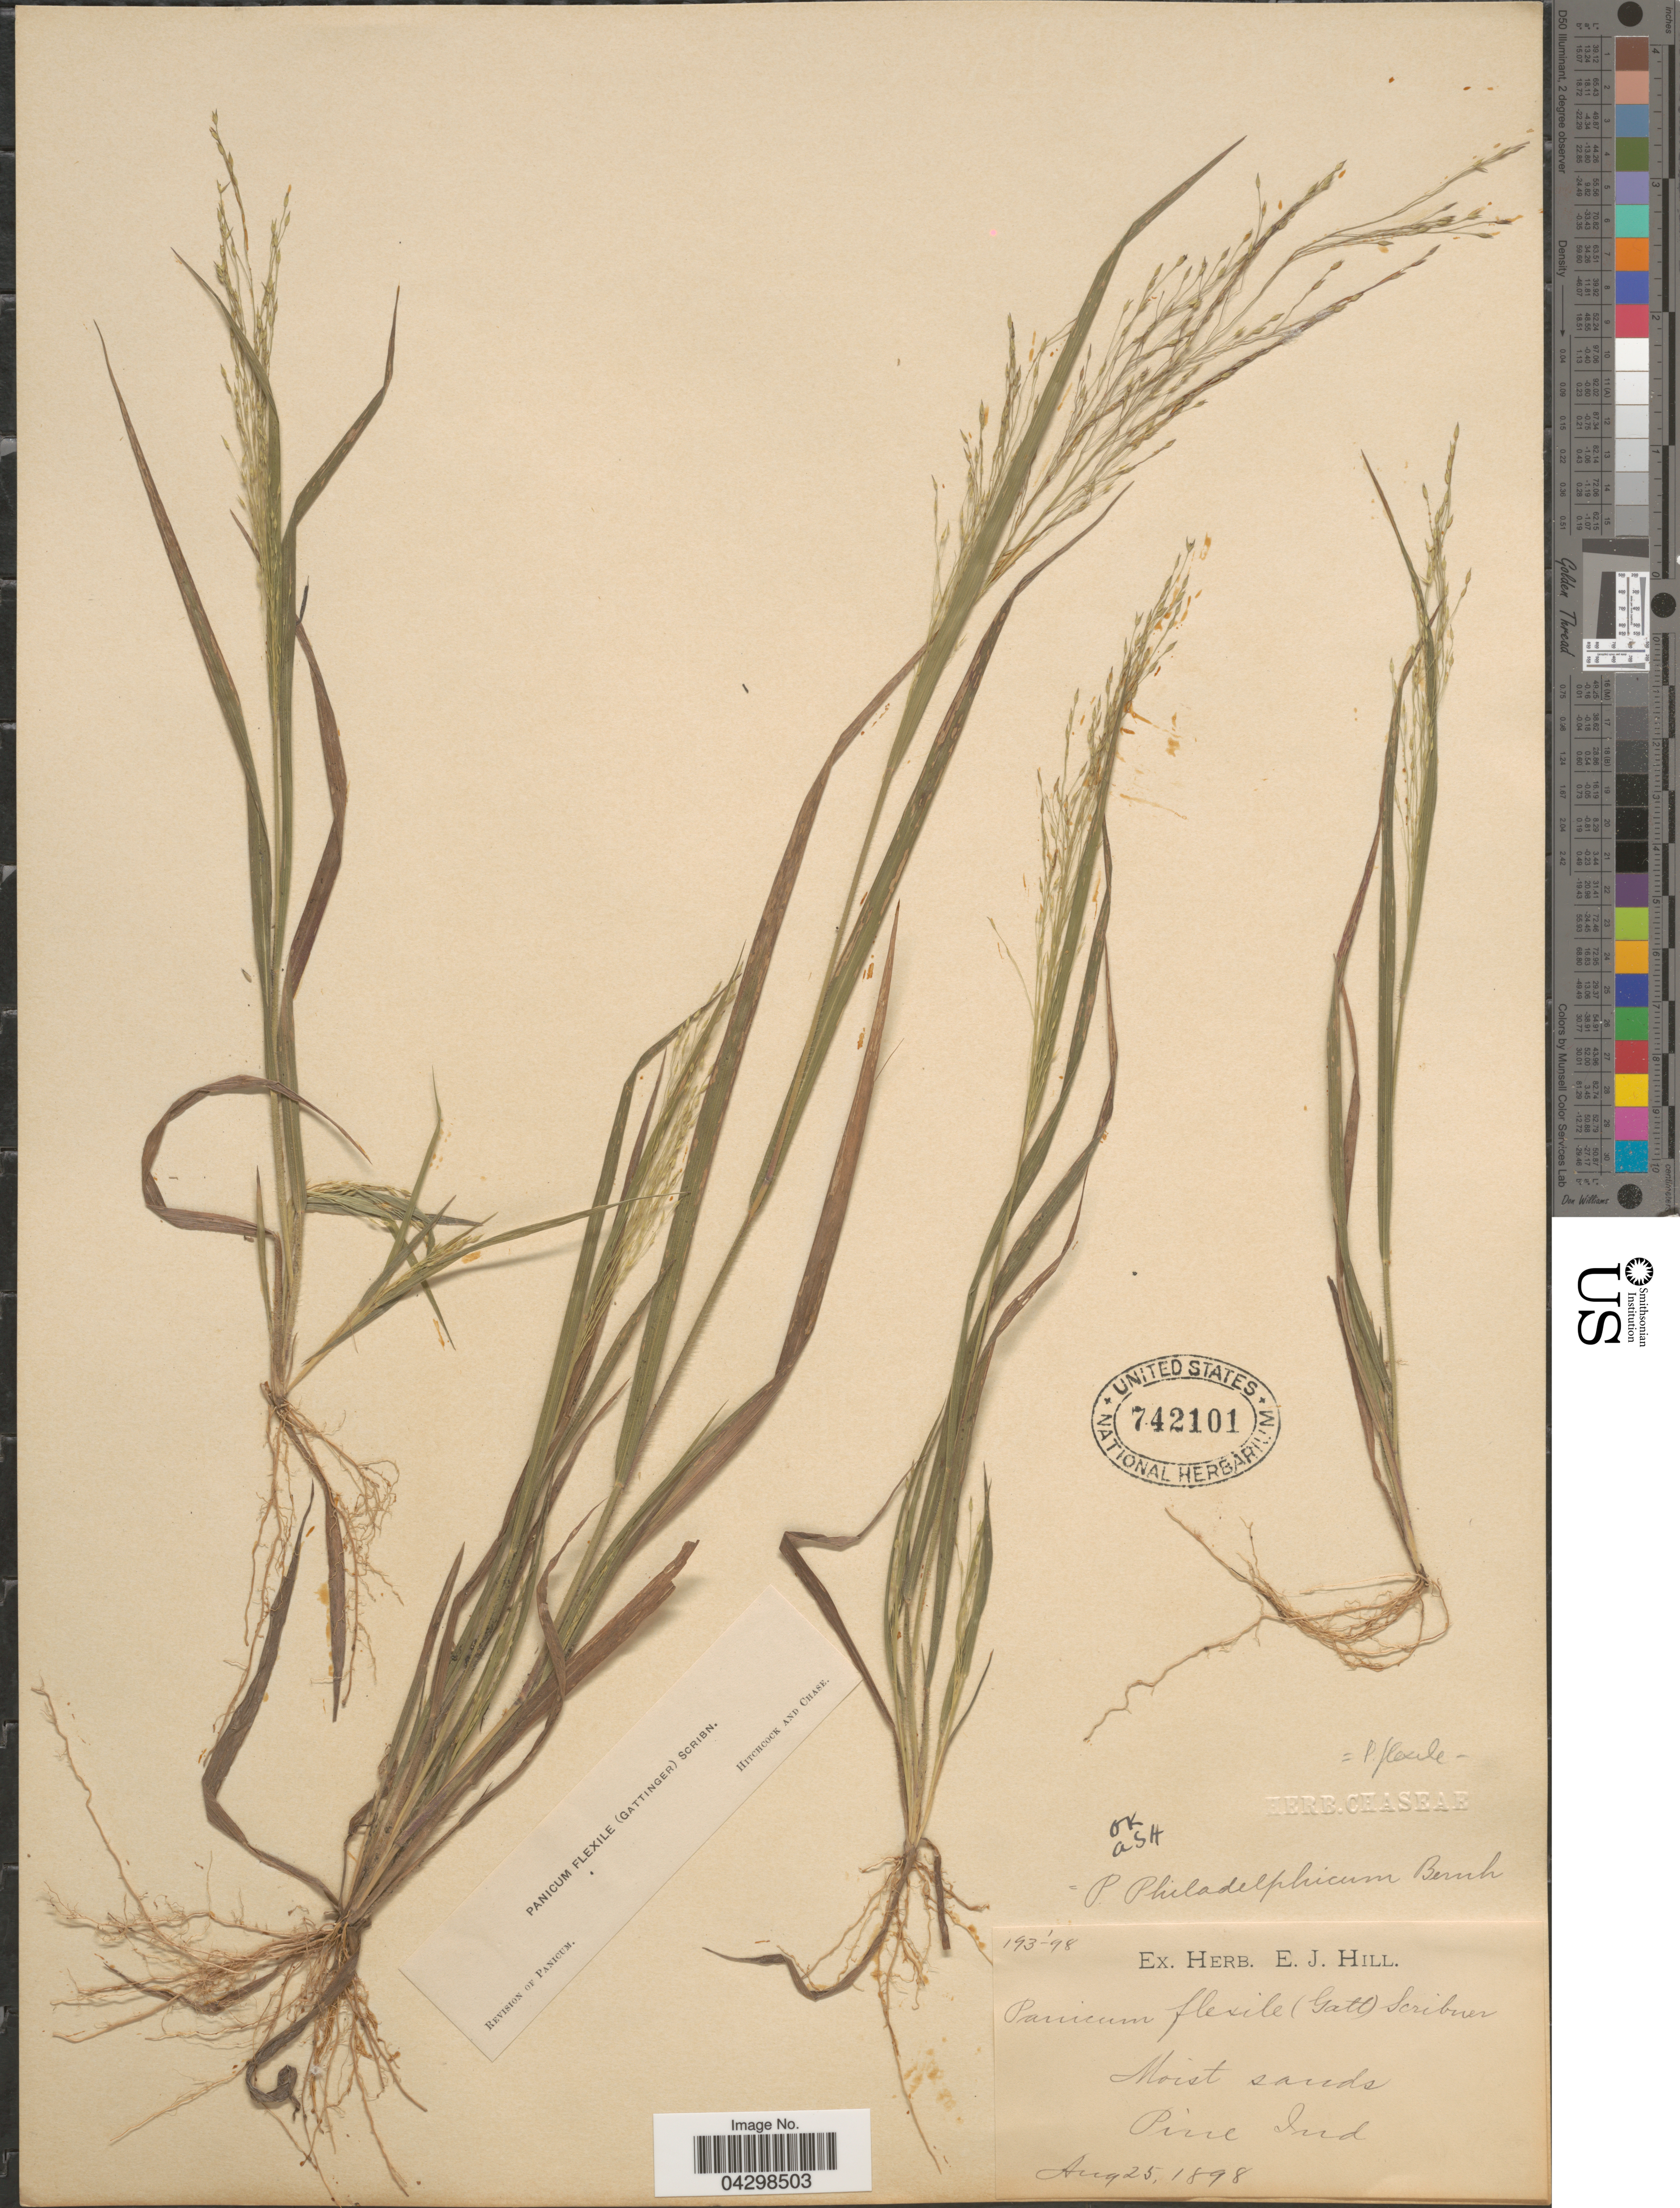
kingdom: Plantae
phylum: Tracheophyta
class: Liliopsida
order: Poales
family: Poaceae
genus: Panicum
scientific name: Panicum flexile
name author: (Gatt.) Scribn.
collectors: Ex herb. E. J. Hill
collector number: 193-98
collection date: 1898-08-25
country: United States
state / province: Indiana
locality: Moist sands. Pine.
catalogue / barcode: US 742101